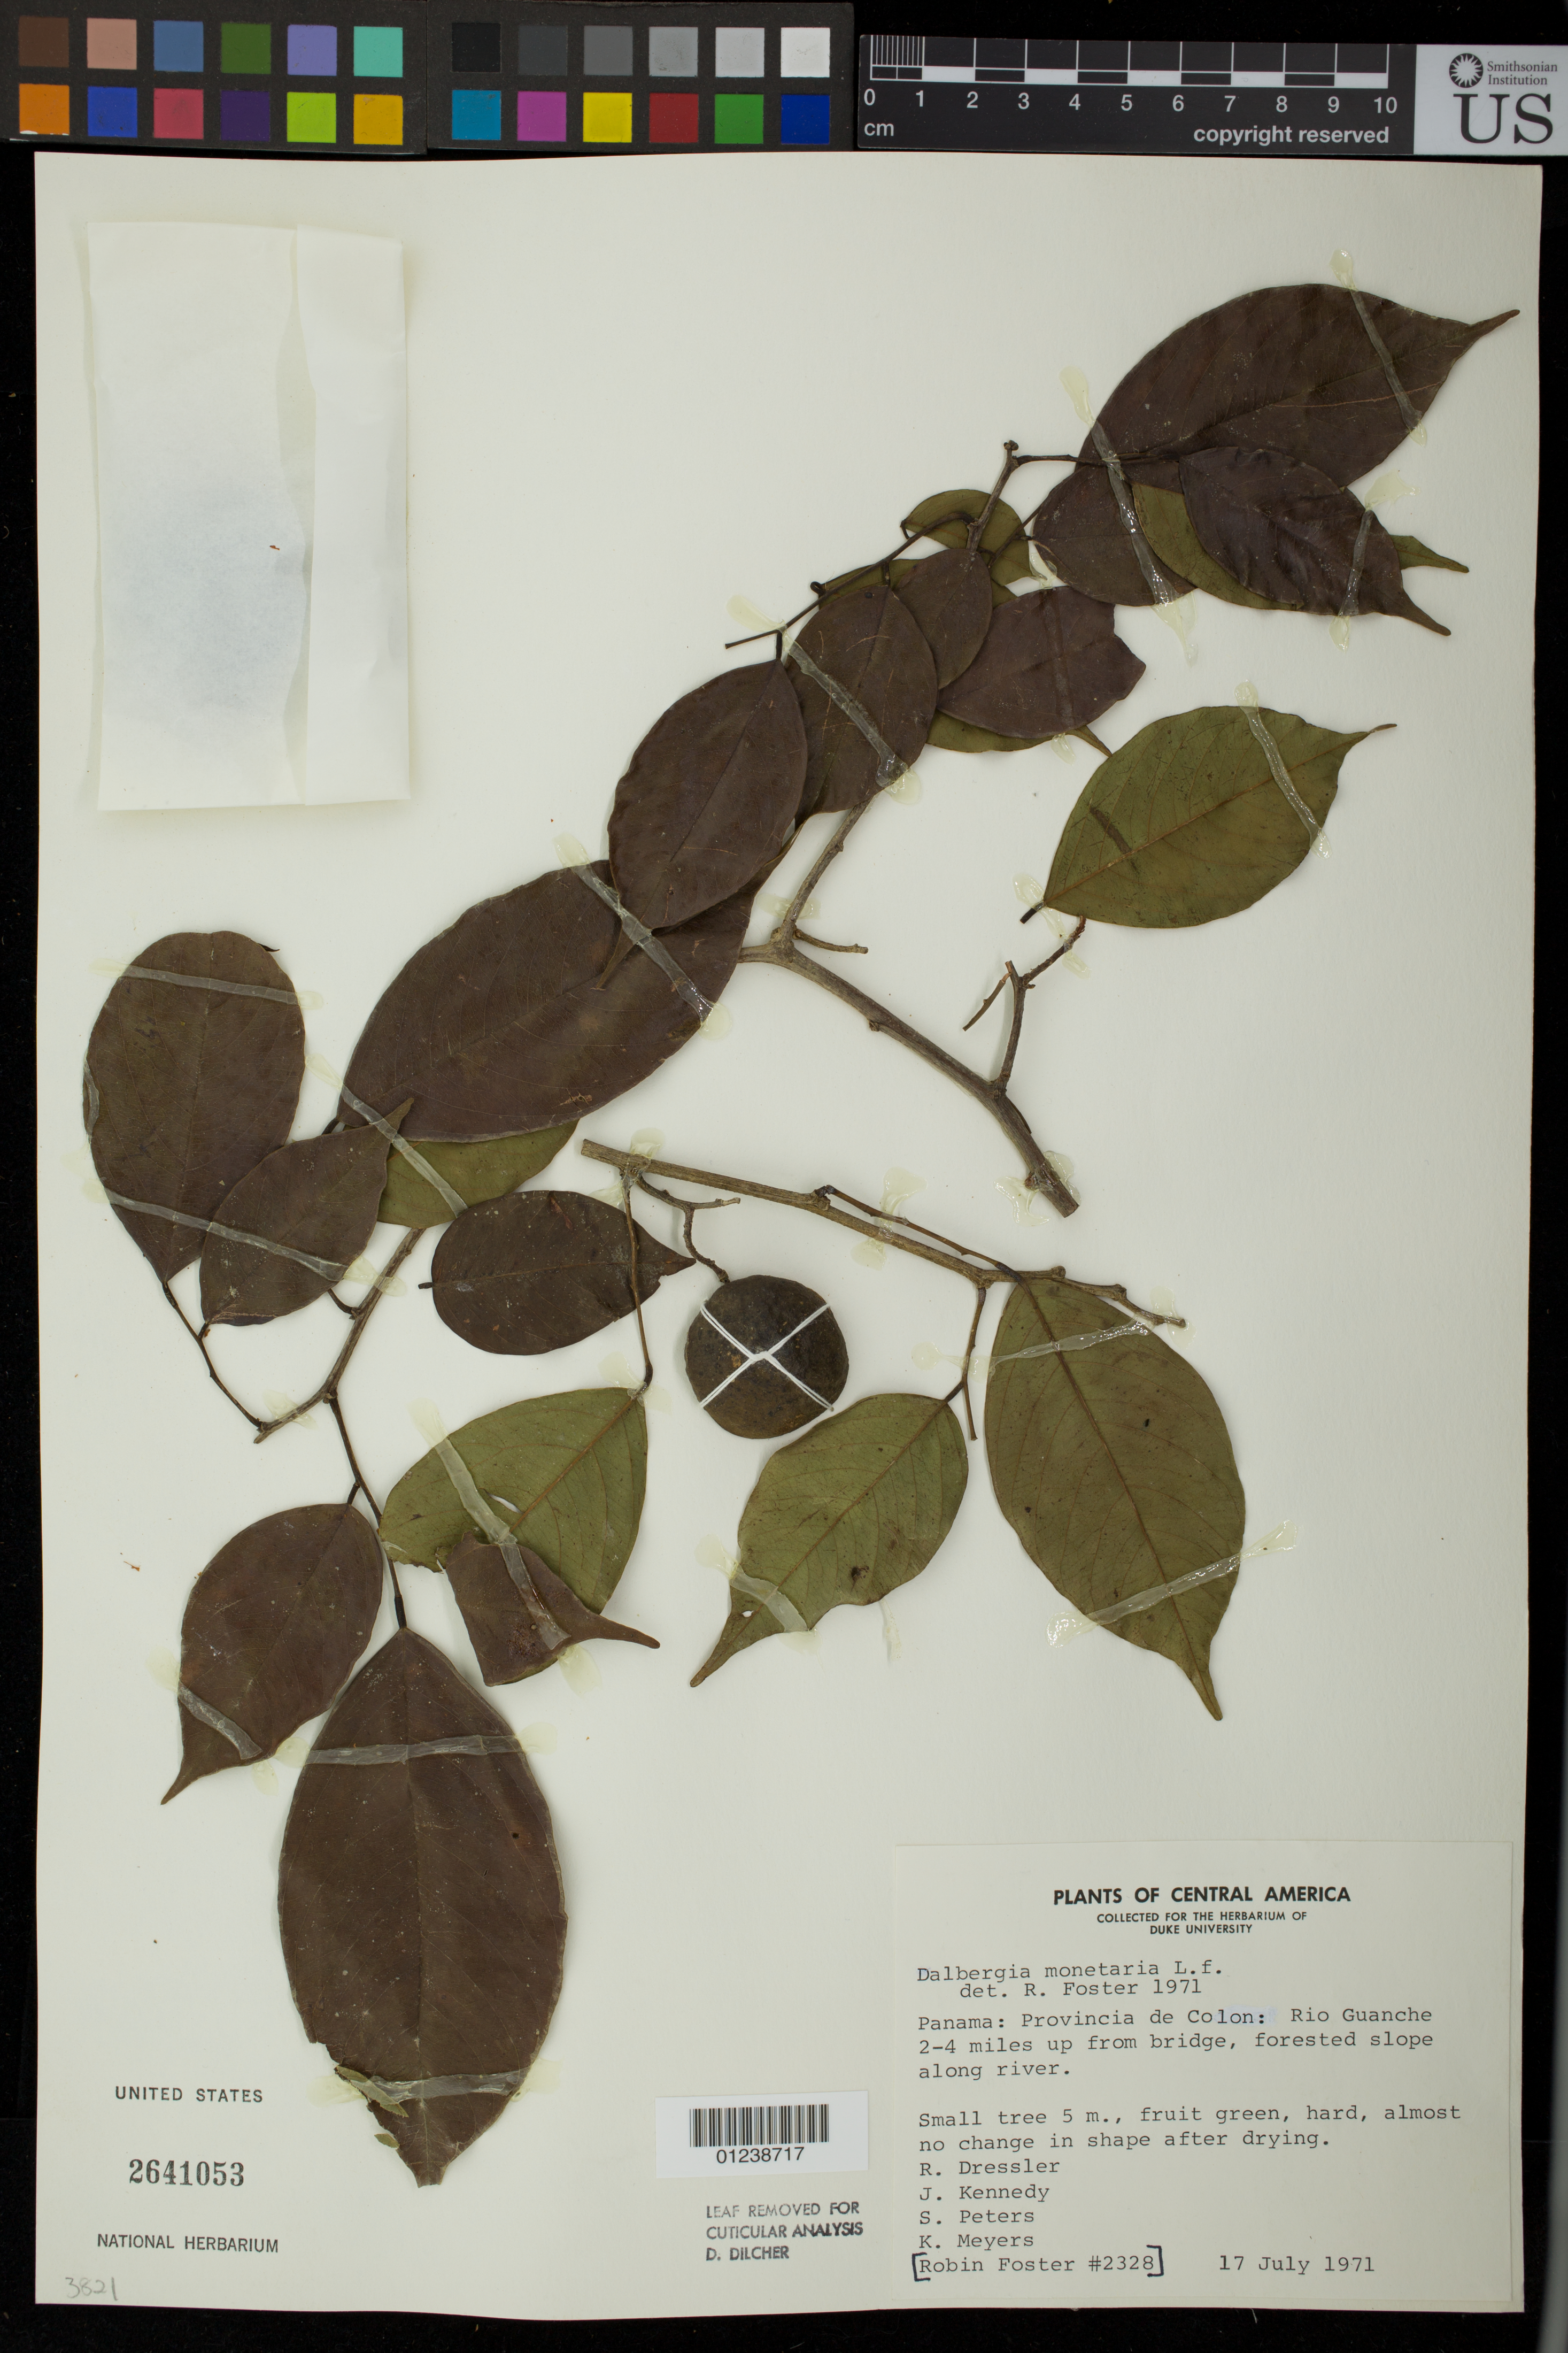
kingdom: Plantae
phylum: Tracheophyta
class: Magnoliopsida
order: Fabales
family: Fabaceae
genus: Dalbergia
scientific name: Dalbergia monetaria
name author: L. f.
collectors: R. B. Foster, R. Dressler, J. Kennedy, S. Peters & K. Meyers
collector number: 2328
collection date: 1971-07-17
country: Panama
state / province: Colón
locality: Rio Guanche 2-4 miles up from bridge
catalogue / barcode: US 2641053